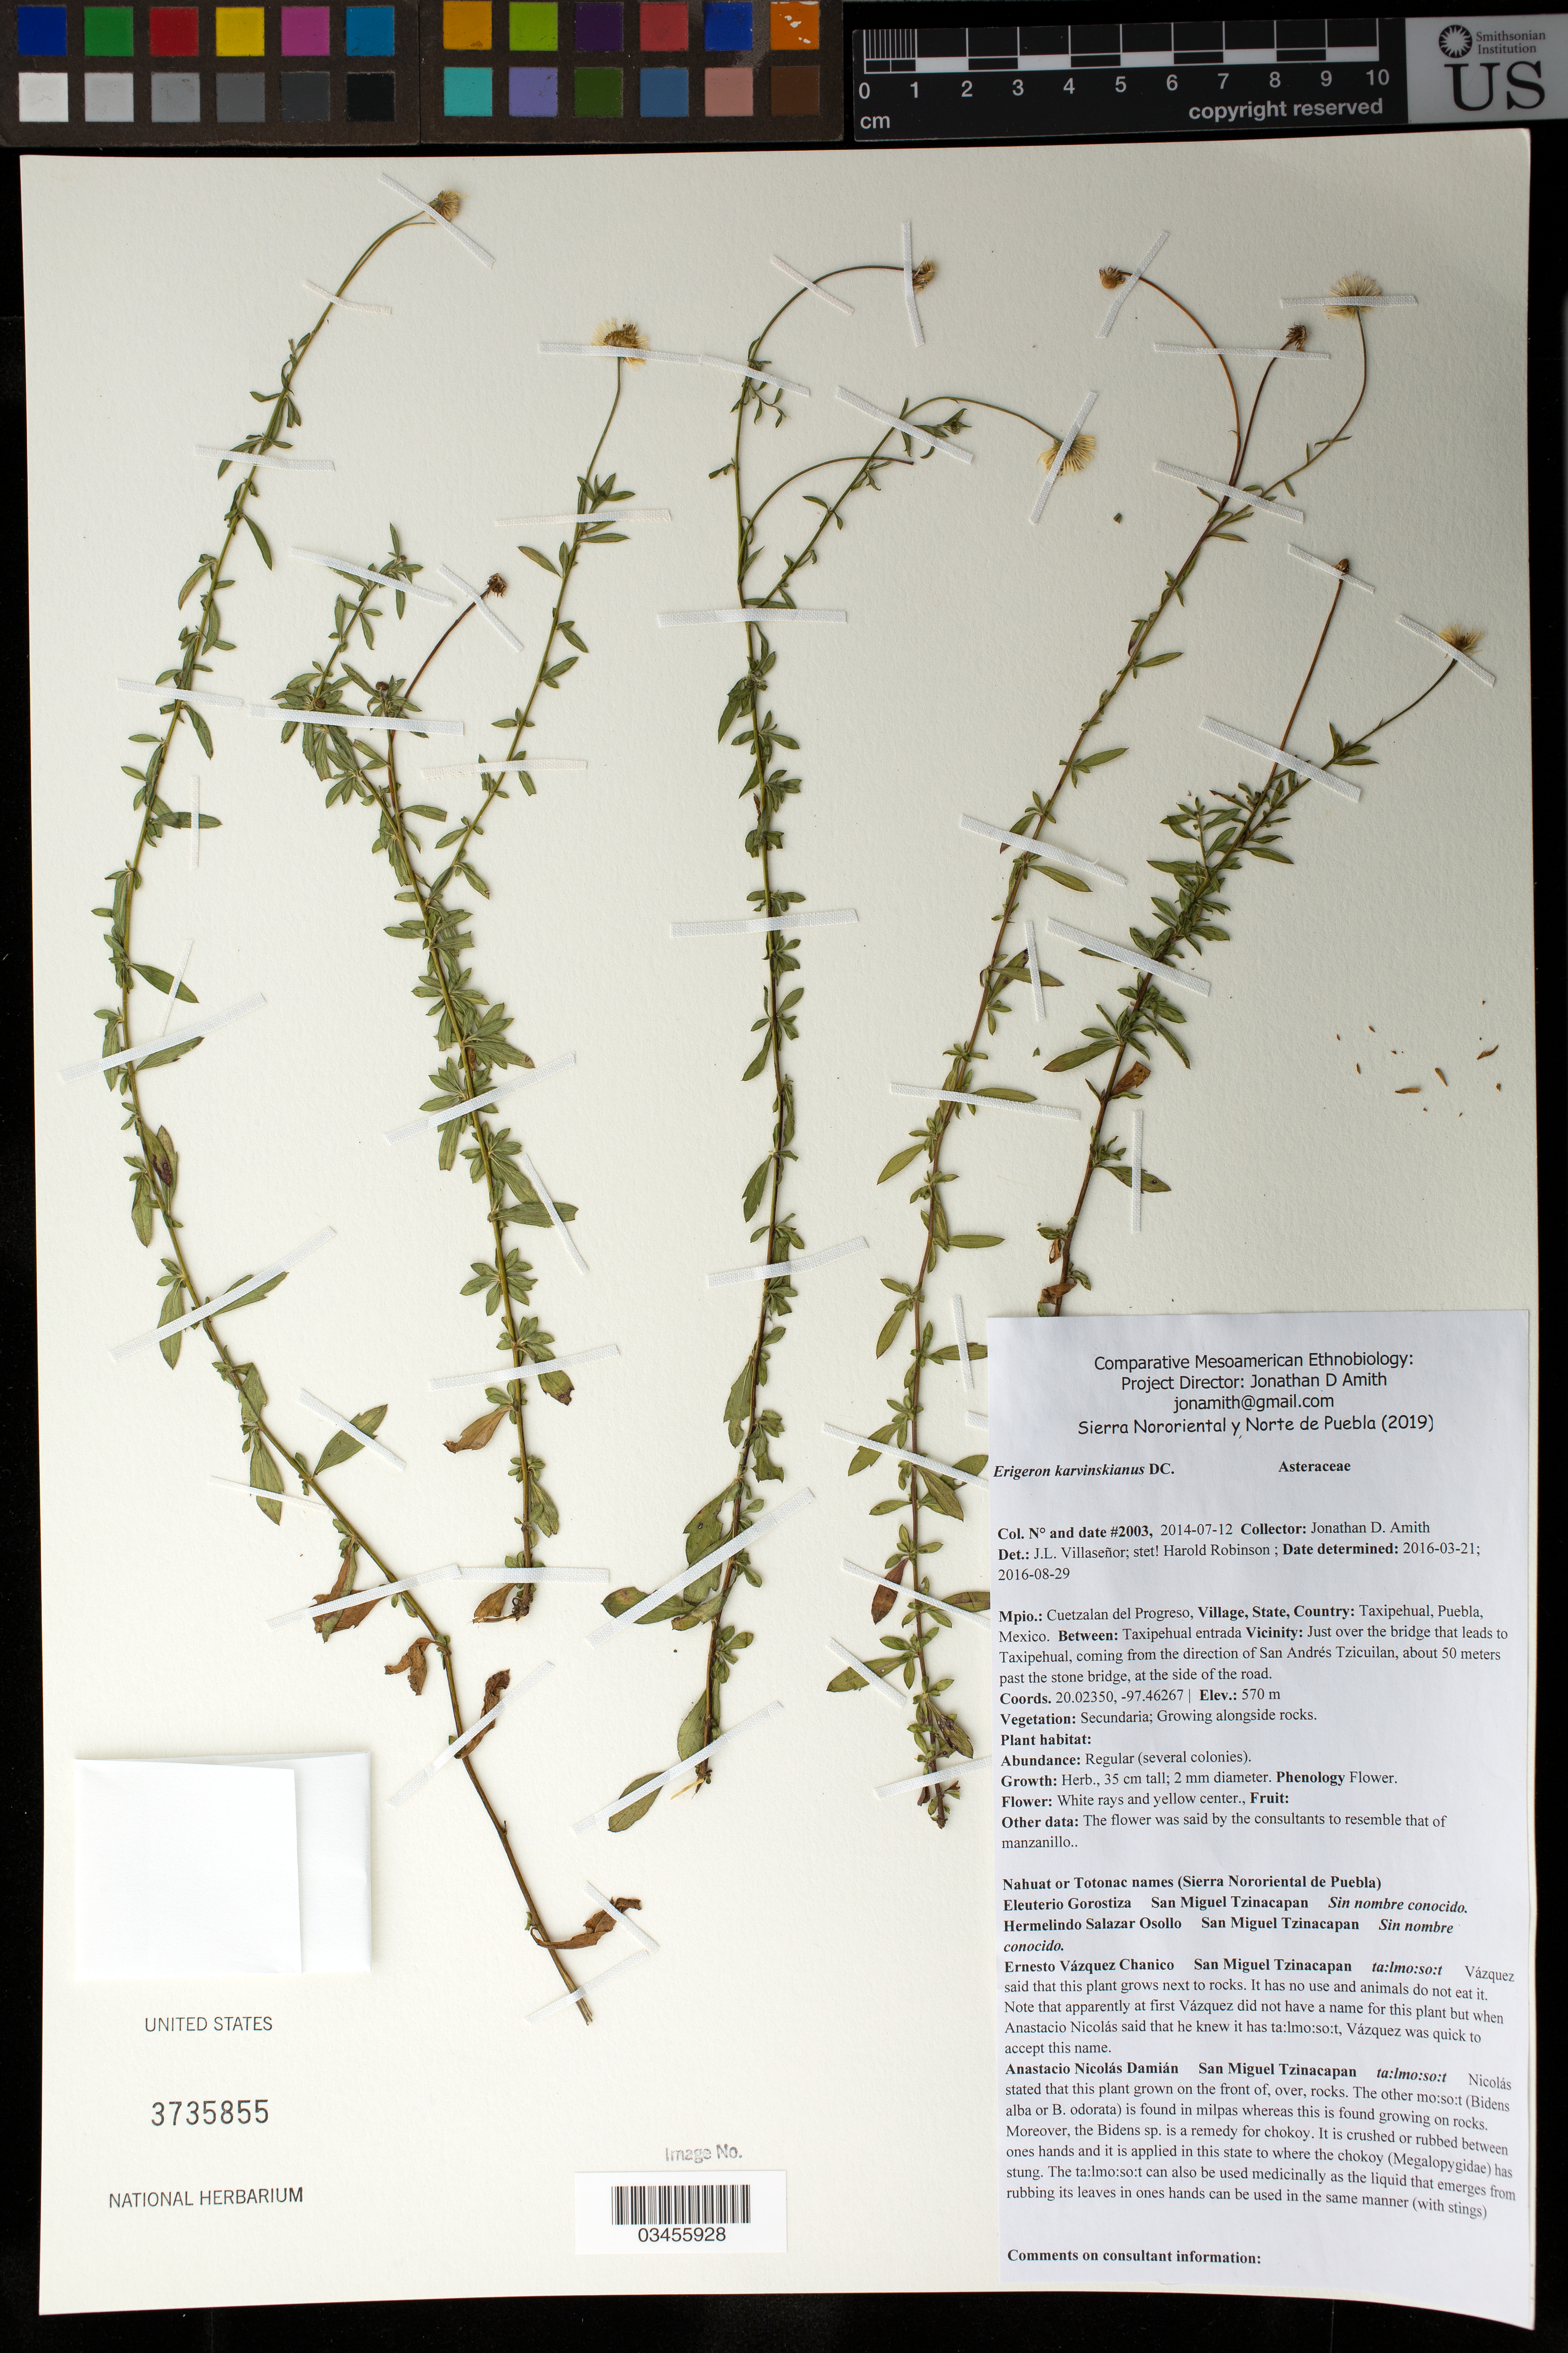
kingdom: Plantae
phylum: Tracheophyta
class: Magnoliopsida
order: Asterales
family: Asteraceae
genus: Erigeron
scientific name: Erigeron karvinskianus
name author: DC.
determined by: Robinson, Harold E., (US)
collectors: J. D. Amith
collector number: JDA_02003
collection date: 2014-07-12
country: México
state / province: Puebla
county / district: Cuetzalan del Progreso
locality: PUEBLO: Taxipehual; LOCALIDAD EXACTA: Just over the bridge that leads to Taxipehual, coming from the direction of San Andres Tzicuilan, about 50 m past the stone bridge, at the side of the road.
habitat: Growing alongside rocks.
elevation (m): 570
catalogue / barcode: US 3735855